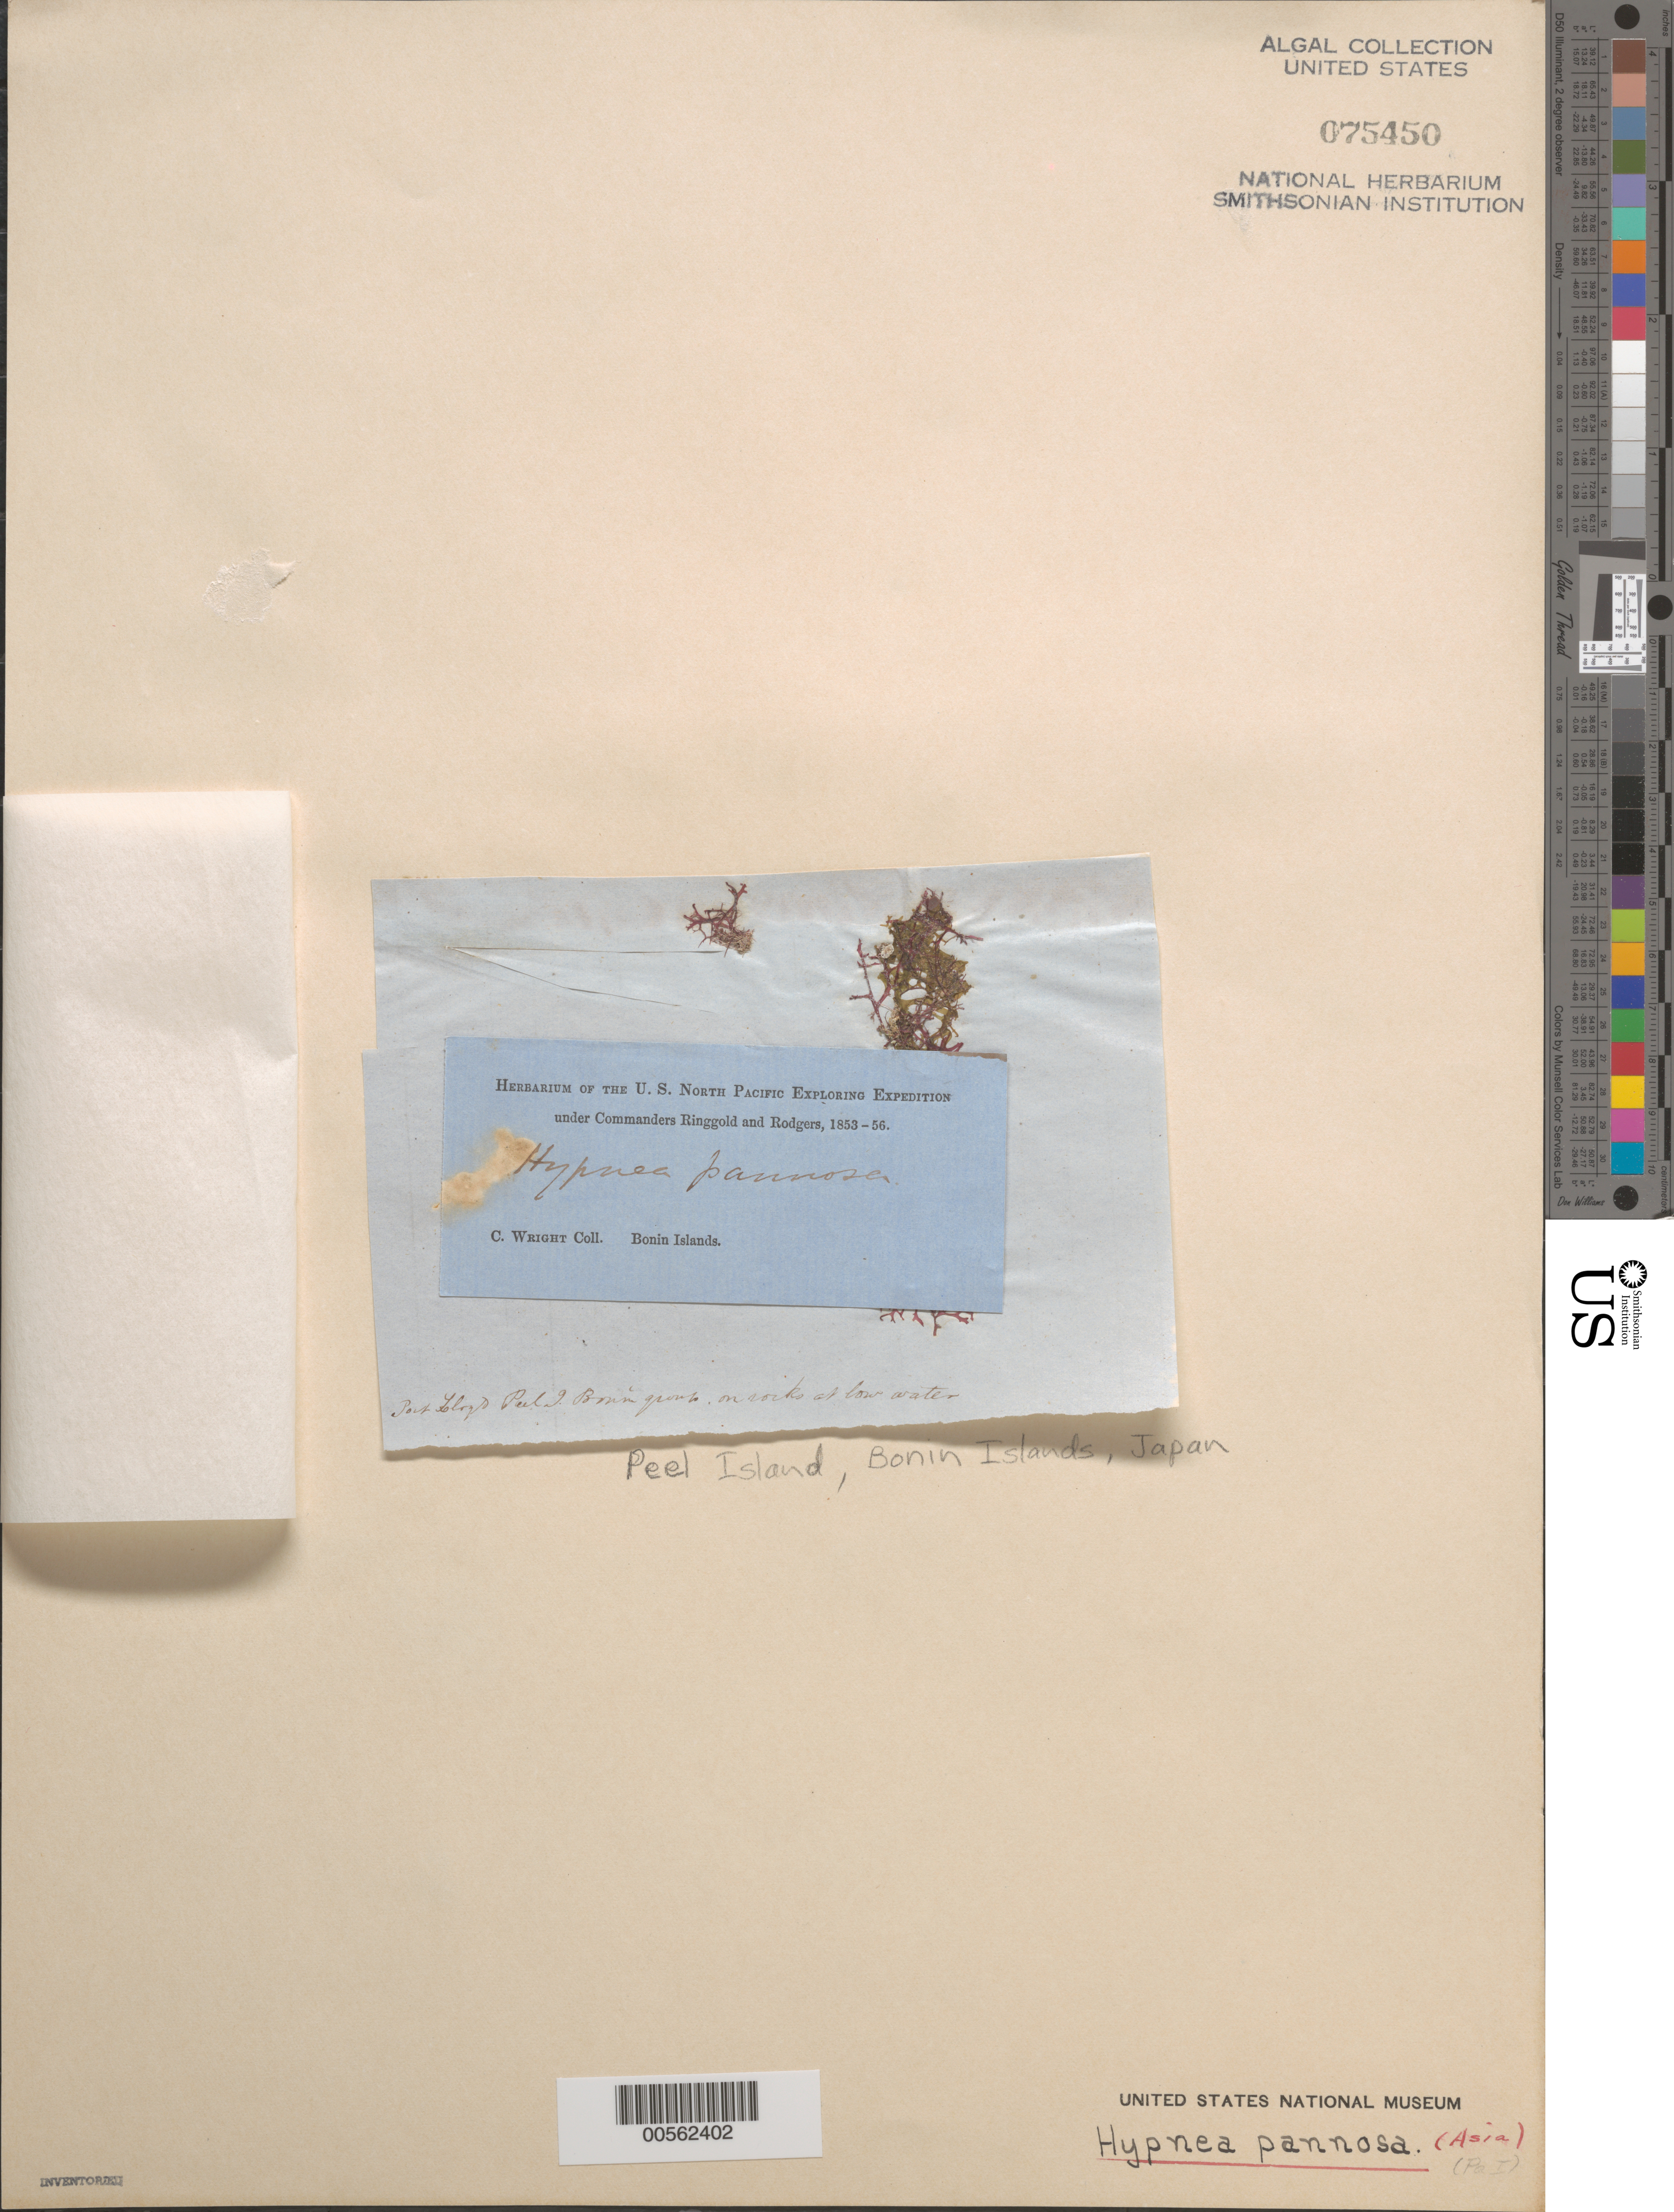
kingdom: Plantae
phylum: Rhodophyta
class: Florideophyceae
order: Gigartinales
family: Cystocloniaceae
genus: Hypnea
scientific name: Hypnea pannosa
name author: J. Agardh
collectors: C. Wright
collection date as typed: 1854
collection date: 1854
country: Japan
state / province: Tokyo, Federal City of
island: Peel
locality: Port Lloyd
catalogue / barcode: US 75450